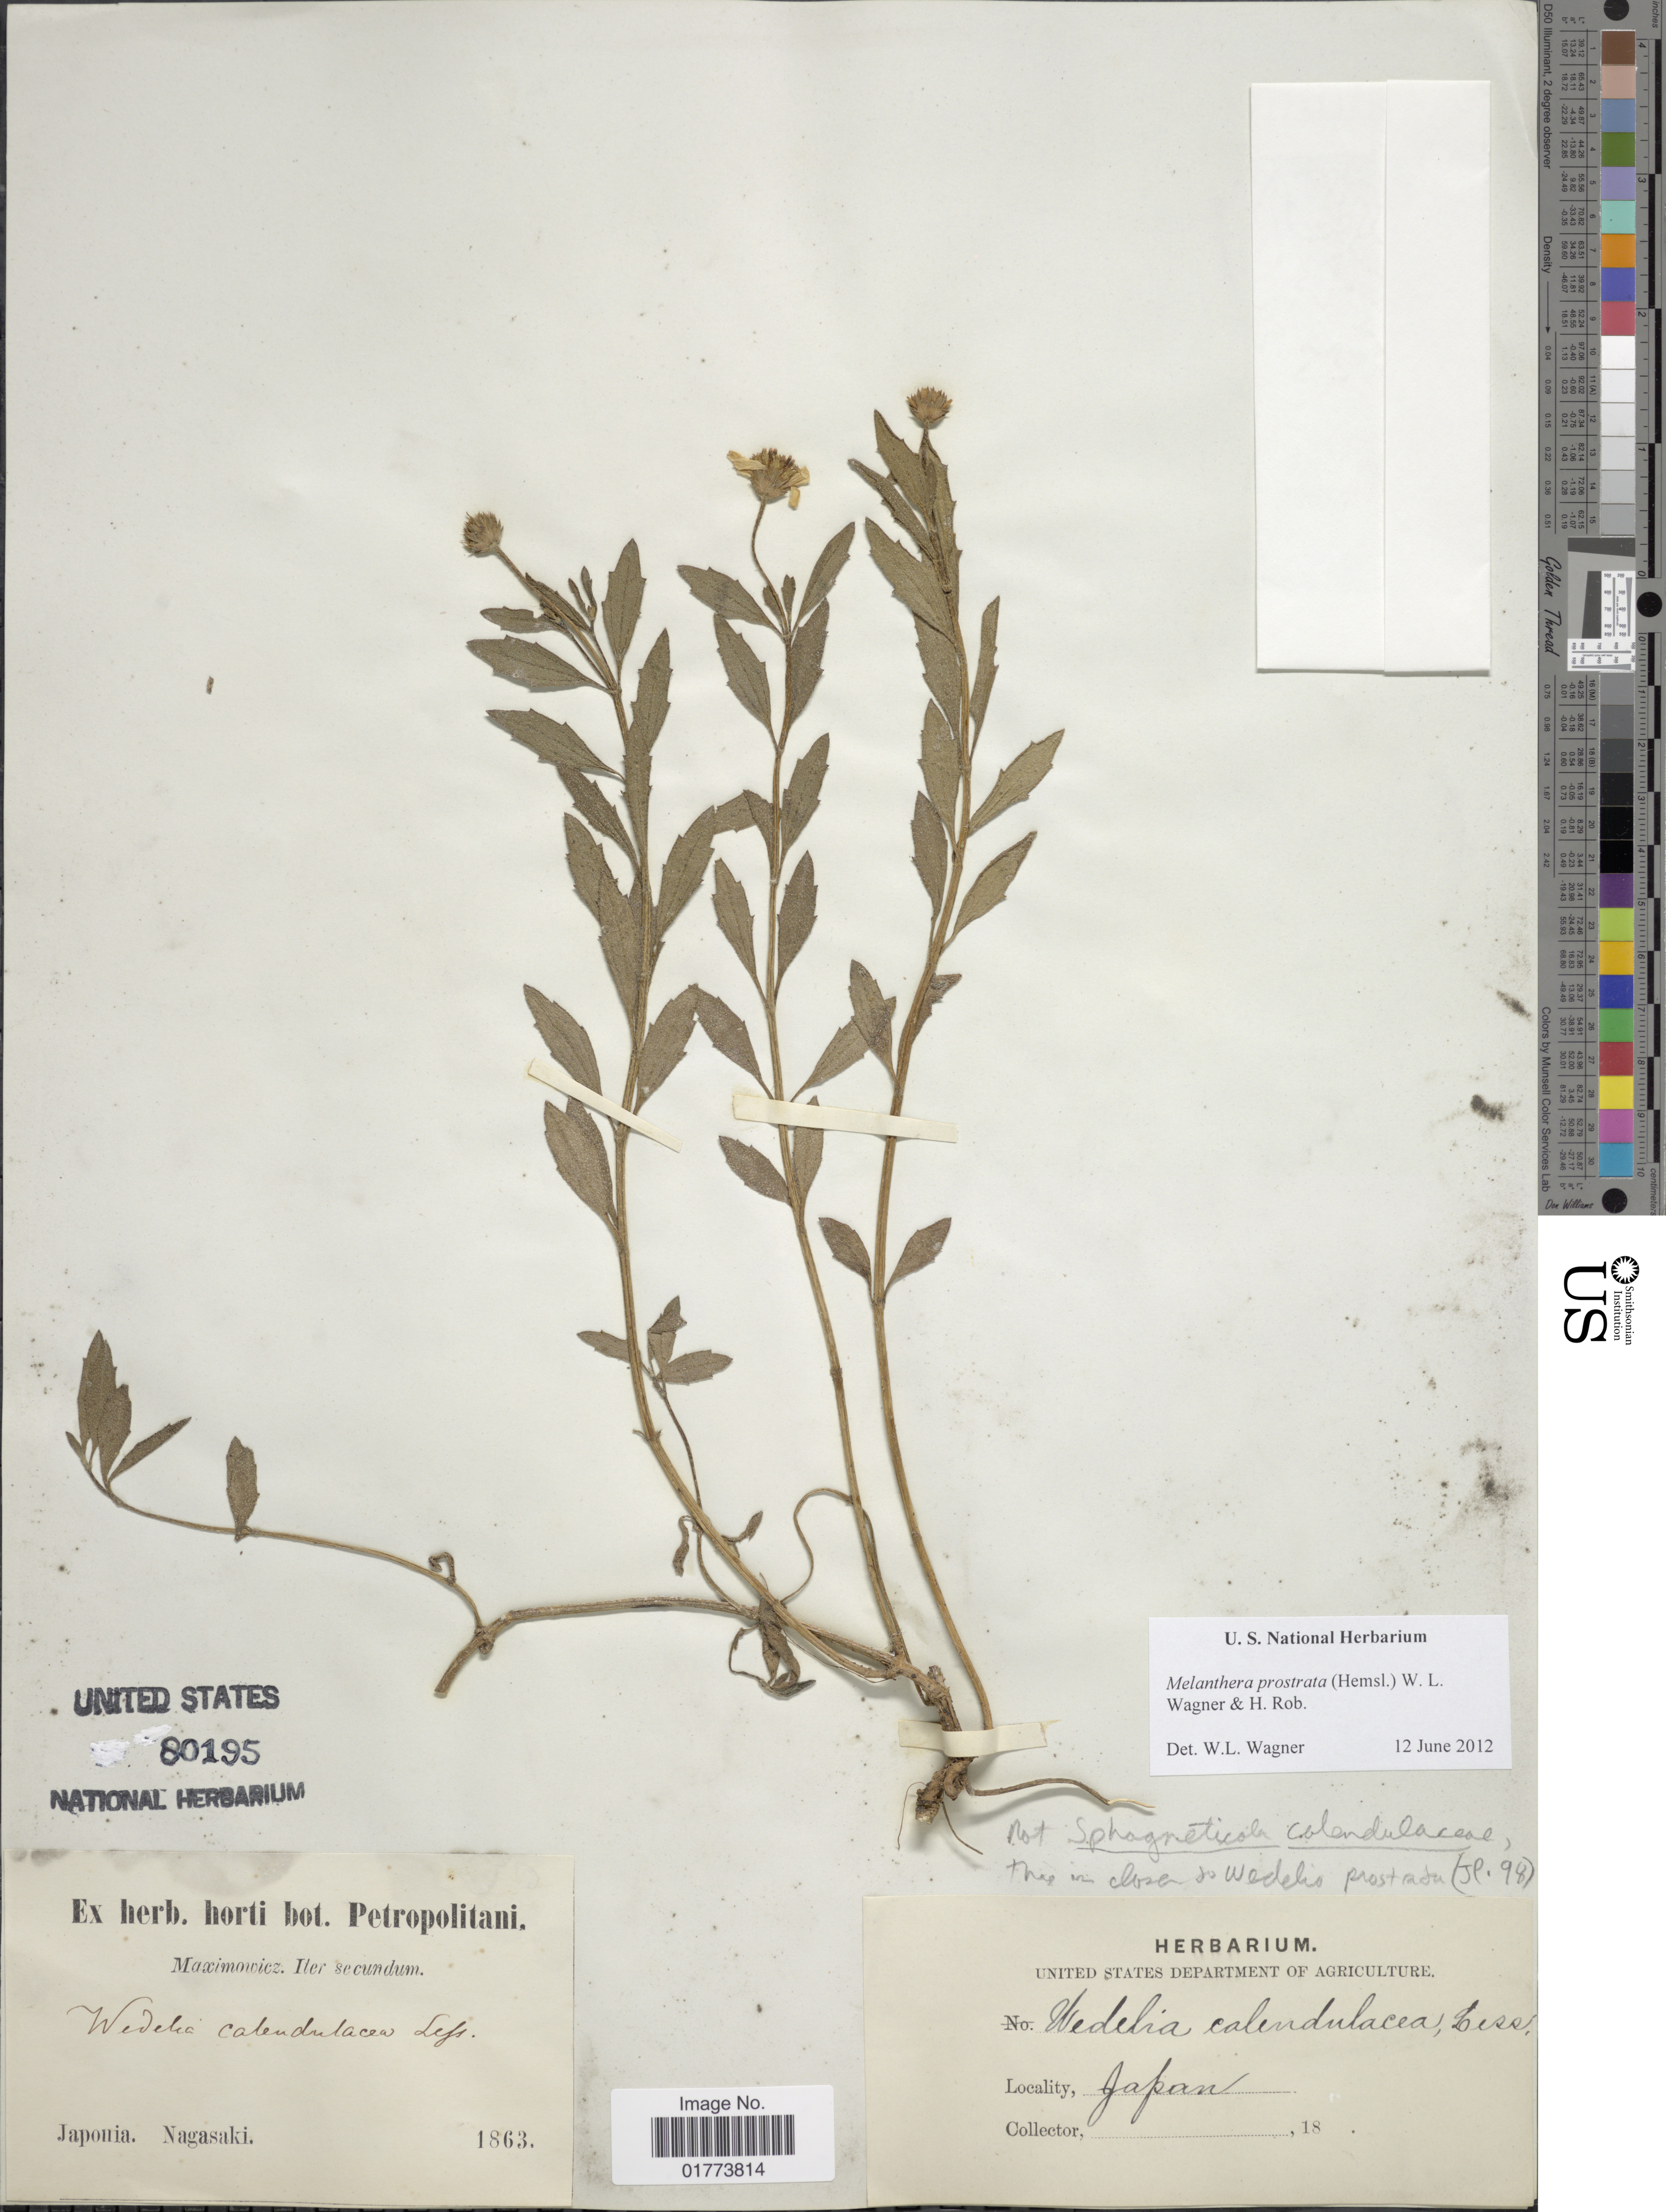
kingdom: Plantae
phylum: Tracheophyta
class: Magnoliopsida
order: Asterales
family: Asteraceae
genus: Melanthera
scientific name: Melanthera prostrata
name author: (Hemsl.) W.L. Wagner & H. Rob.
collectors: Maximowicz, --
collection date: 1863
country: Japan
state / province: Nagasaki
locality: Japonia. Nagasaki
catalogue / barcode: US 80195